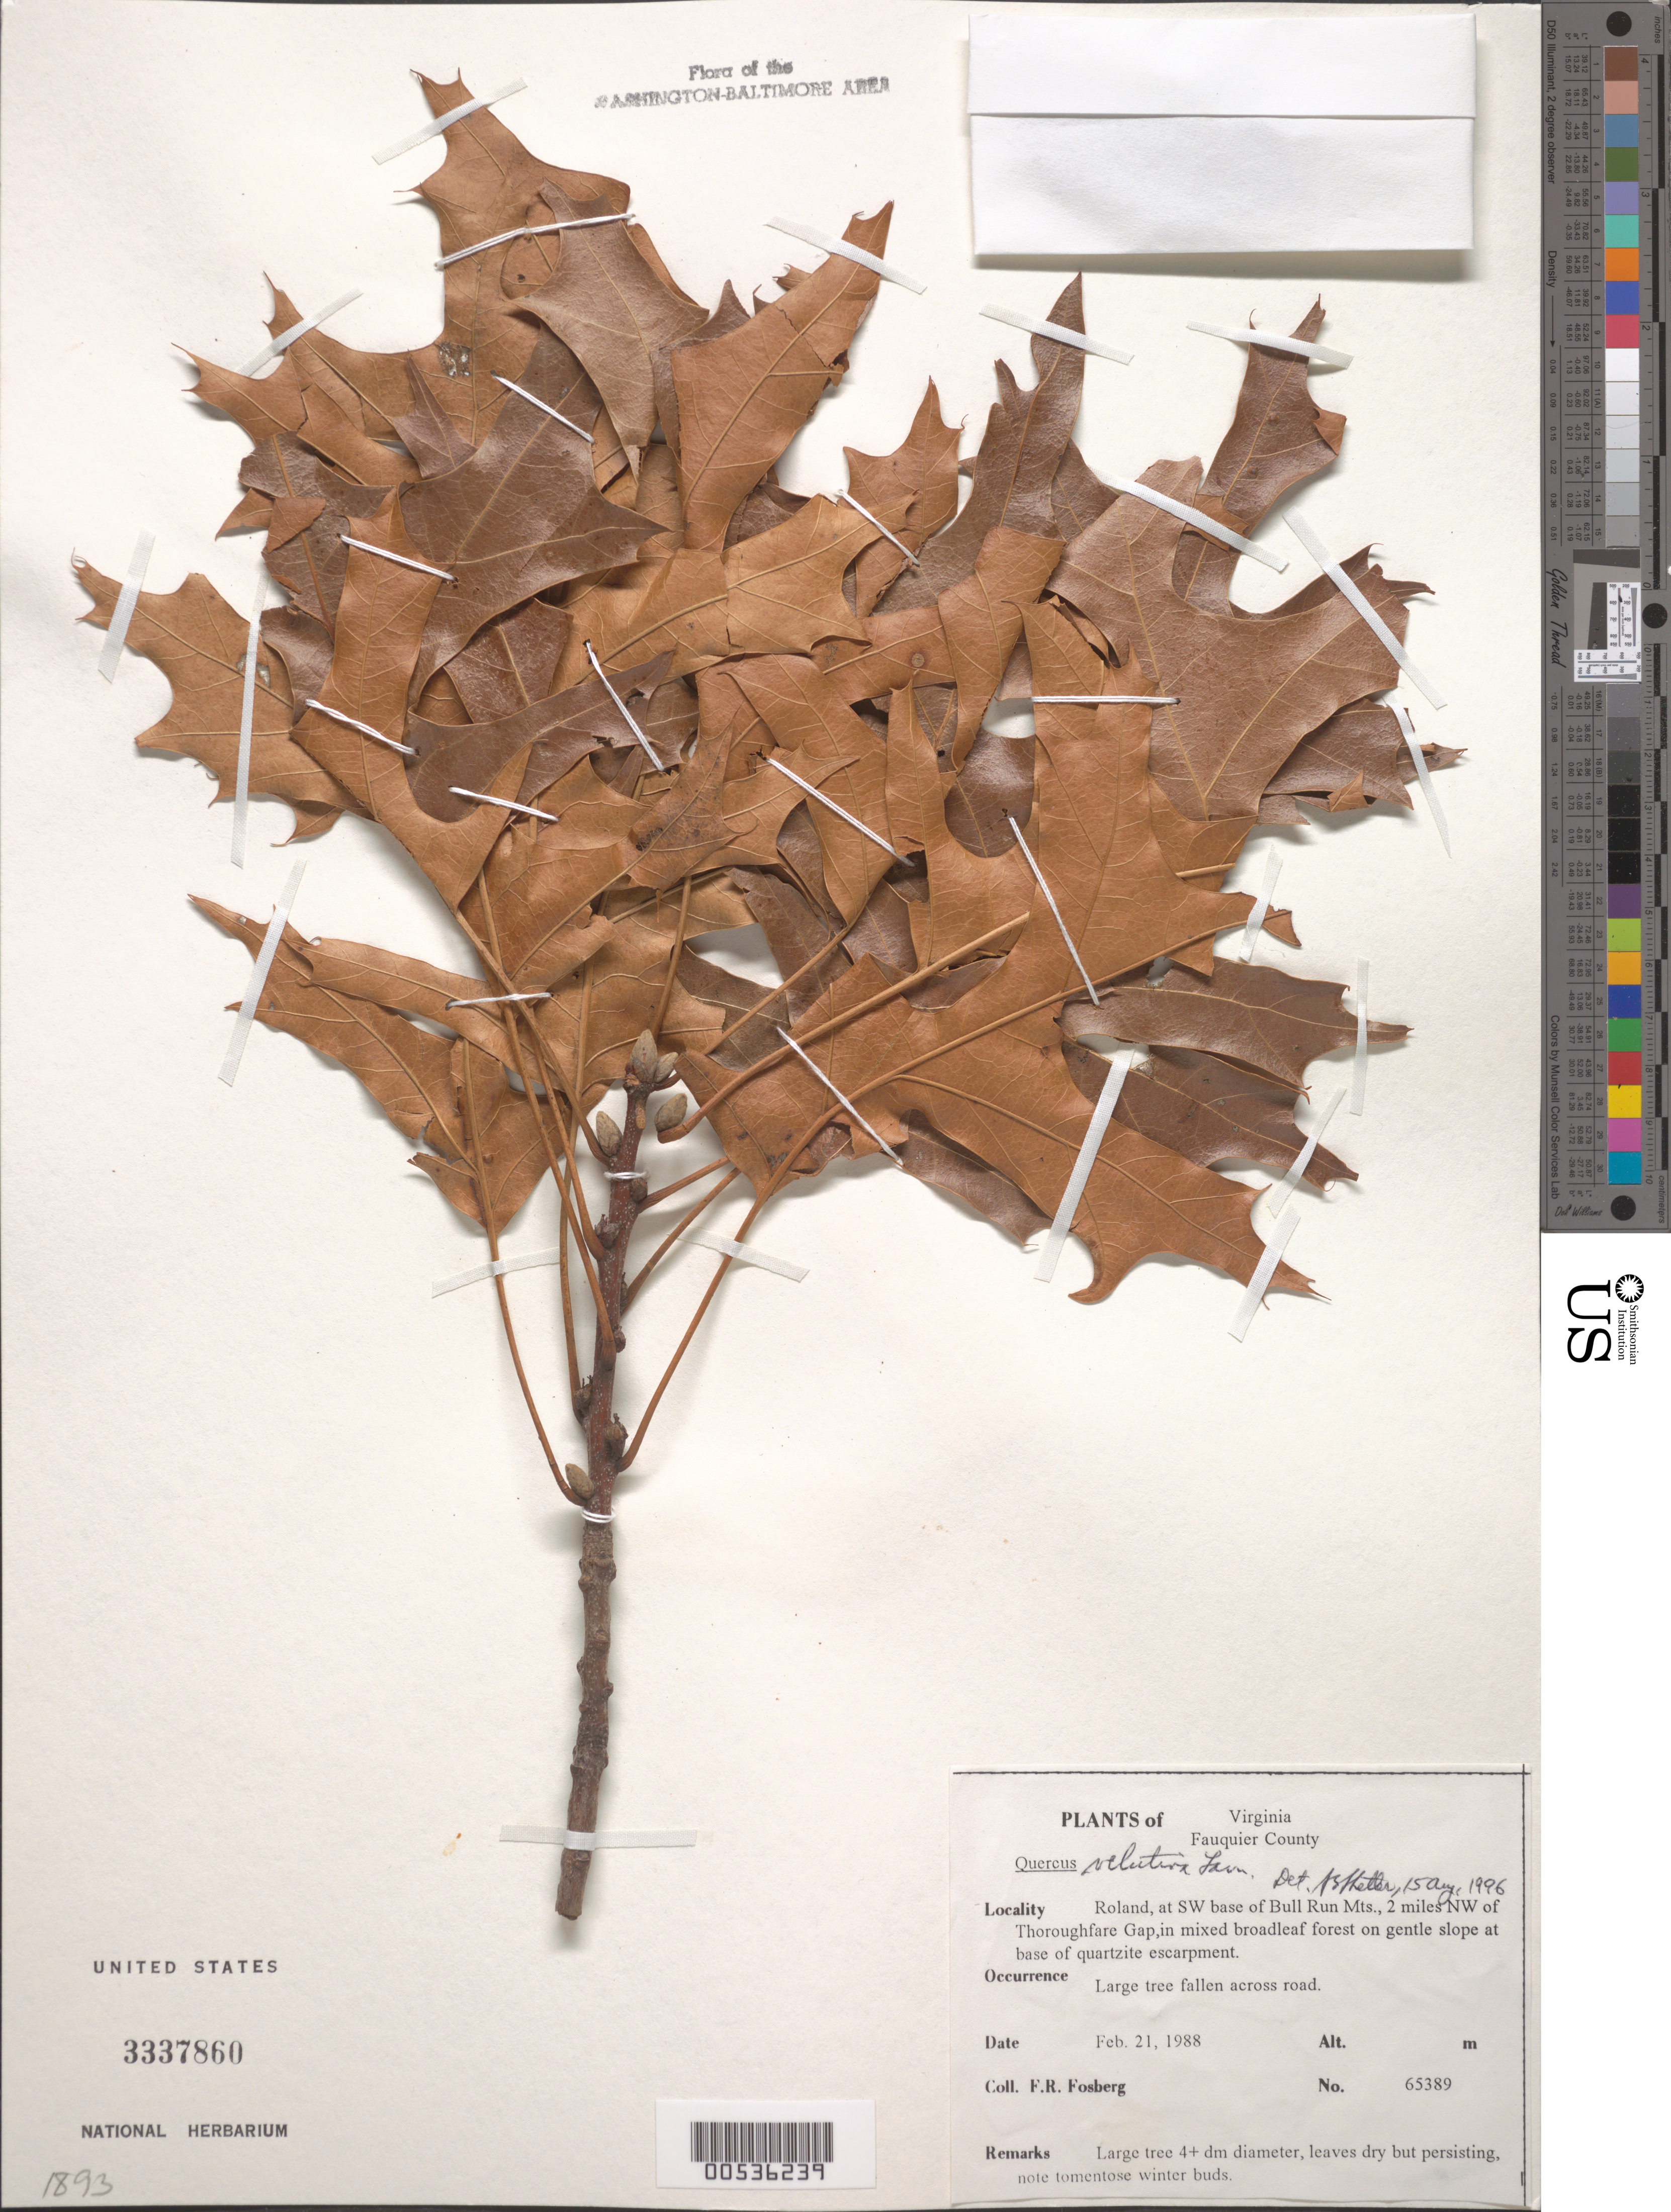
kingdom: Plantae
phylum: Tracheophyta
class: Magnoliopsida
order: Fagales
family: Fagaceae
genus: Quercus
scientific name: Quercus velutina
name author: Lam.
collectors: F. R. Fosberg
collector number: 65389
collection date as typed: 21 Feb 1988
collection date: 1988-02-21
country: United States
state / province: Virginia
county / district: Fauquier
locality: Roland, SW base of Bull Run Mts., NW of Thorofare Gap Bull Run Mts.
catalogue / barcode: US 3337860